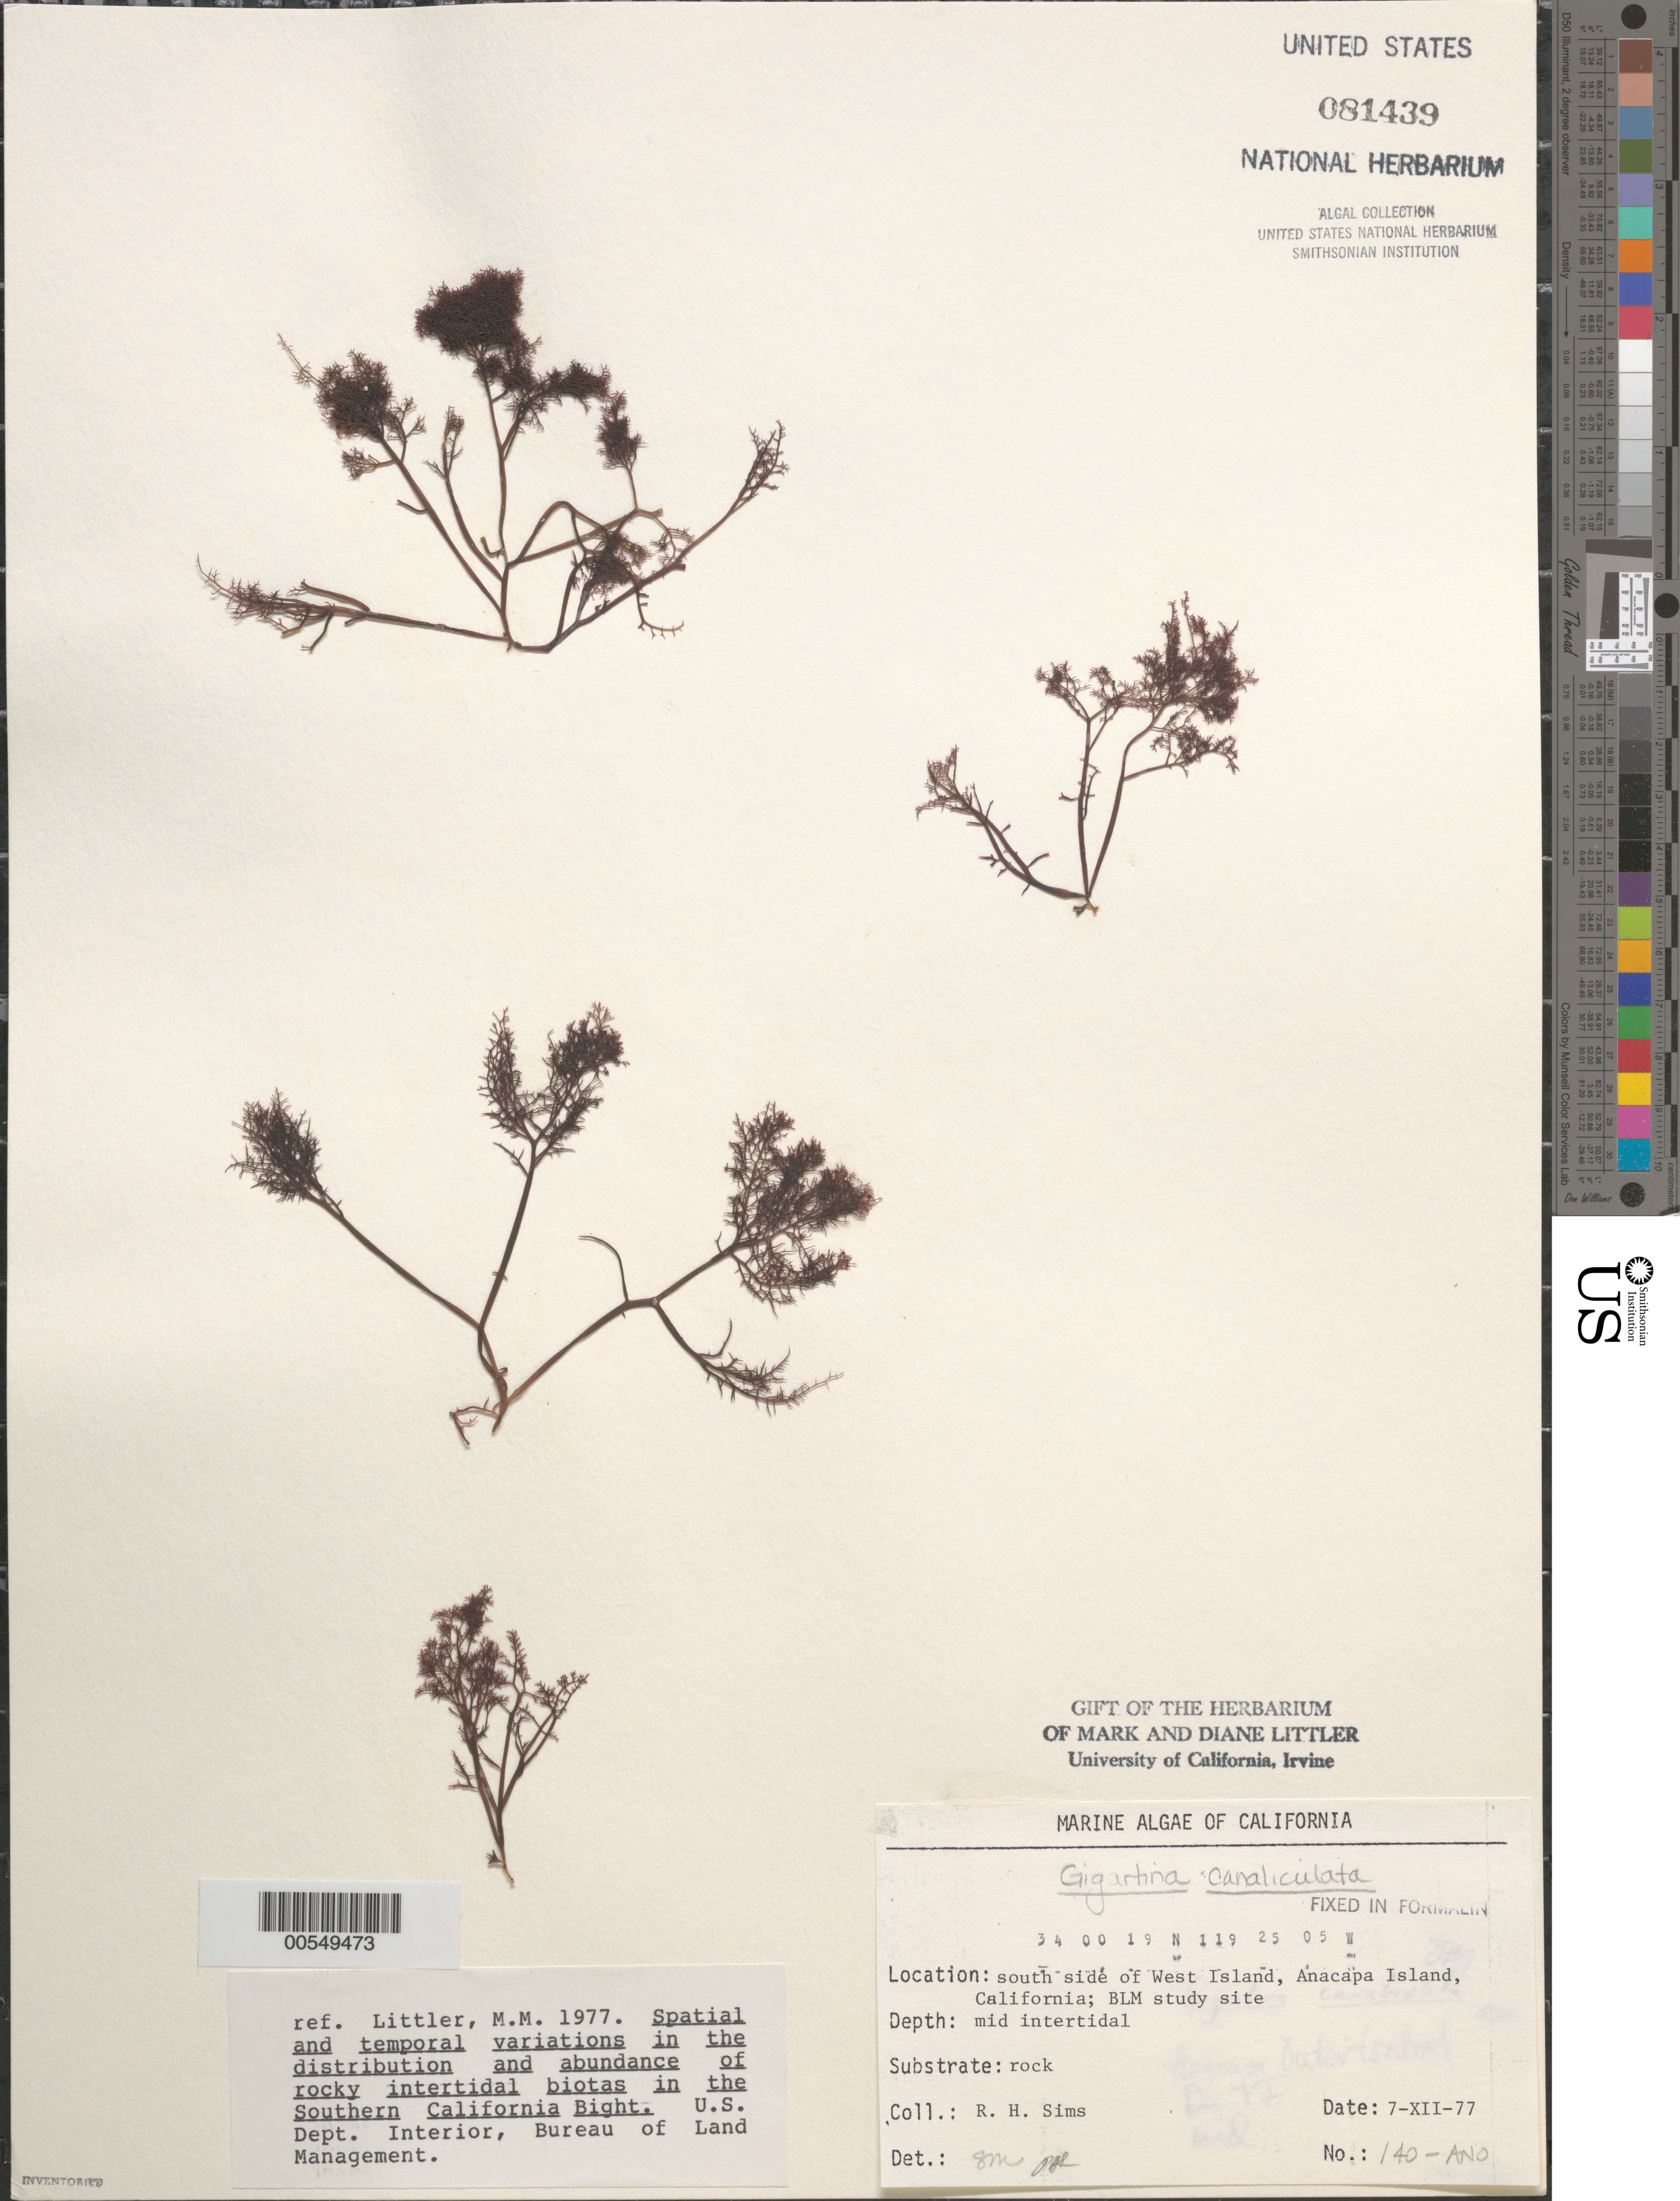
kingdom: Plantae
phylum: Rhodophyta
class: Florideophyceae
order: Gigartinales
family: Gigartinaceae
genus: Chondracanthus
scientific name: Chondracanthus canaliculatus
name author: (Harv.) Guiry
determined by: Algae name updating Project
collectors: R. H. Sims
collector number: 140-ANO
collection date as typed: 07 Dec 1977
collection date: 1977-12-07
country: United States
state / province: California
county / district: Ventura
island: Anacapa Island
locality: South side of west island, near Cat Rock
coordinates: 34 00'19"N, 119 25'05"W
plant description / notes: BLM-SOCALBIGHT Rocky Intertidal Survey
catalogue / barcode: US 81439